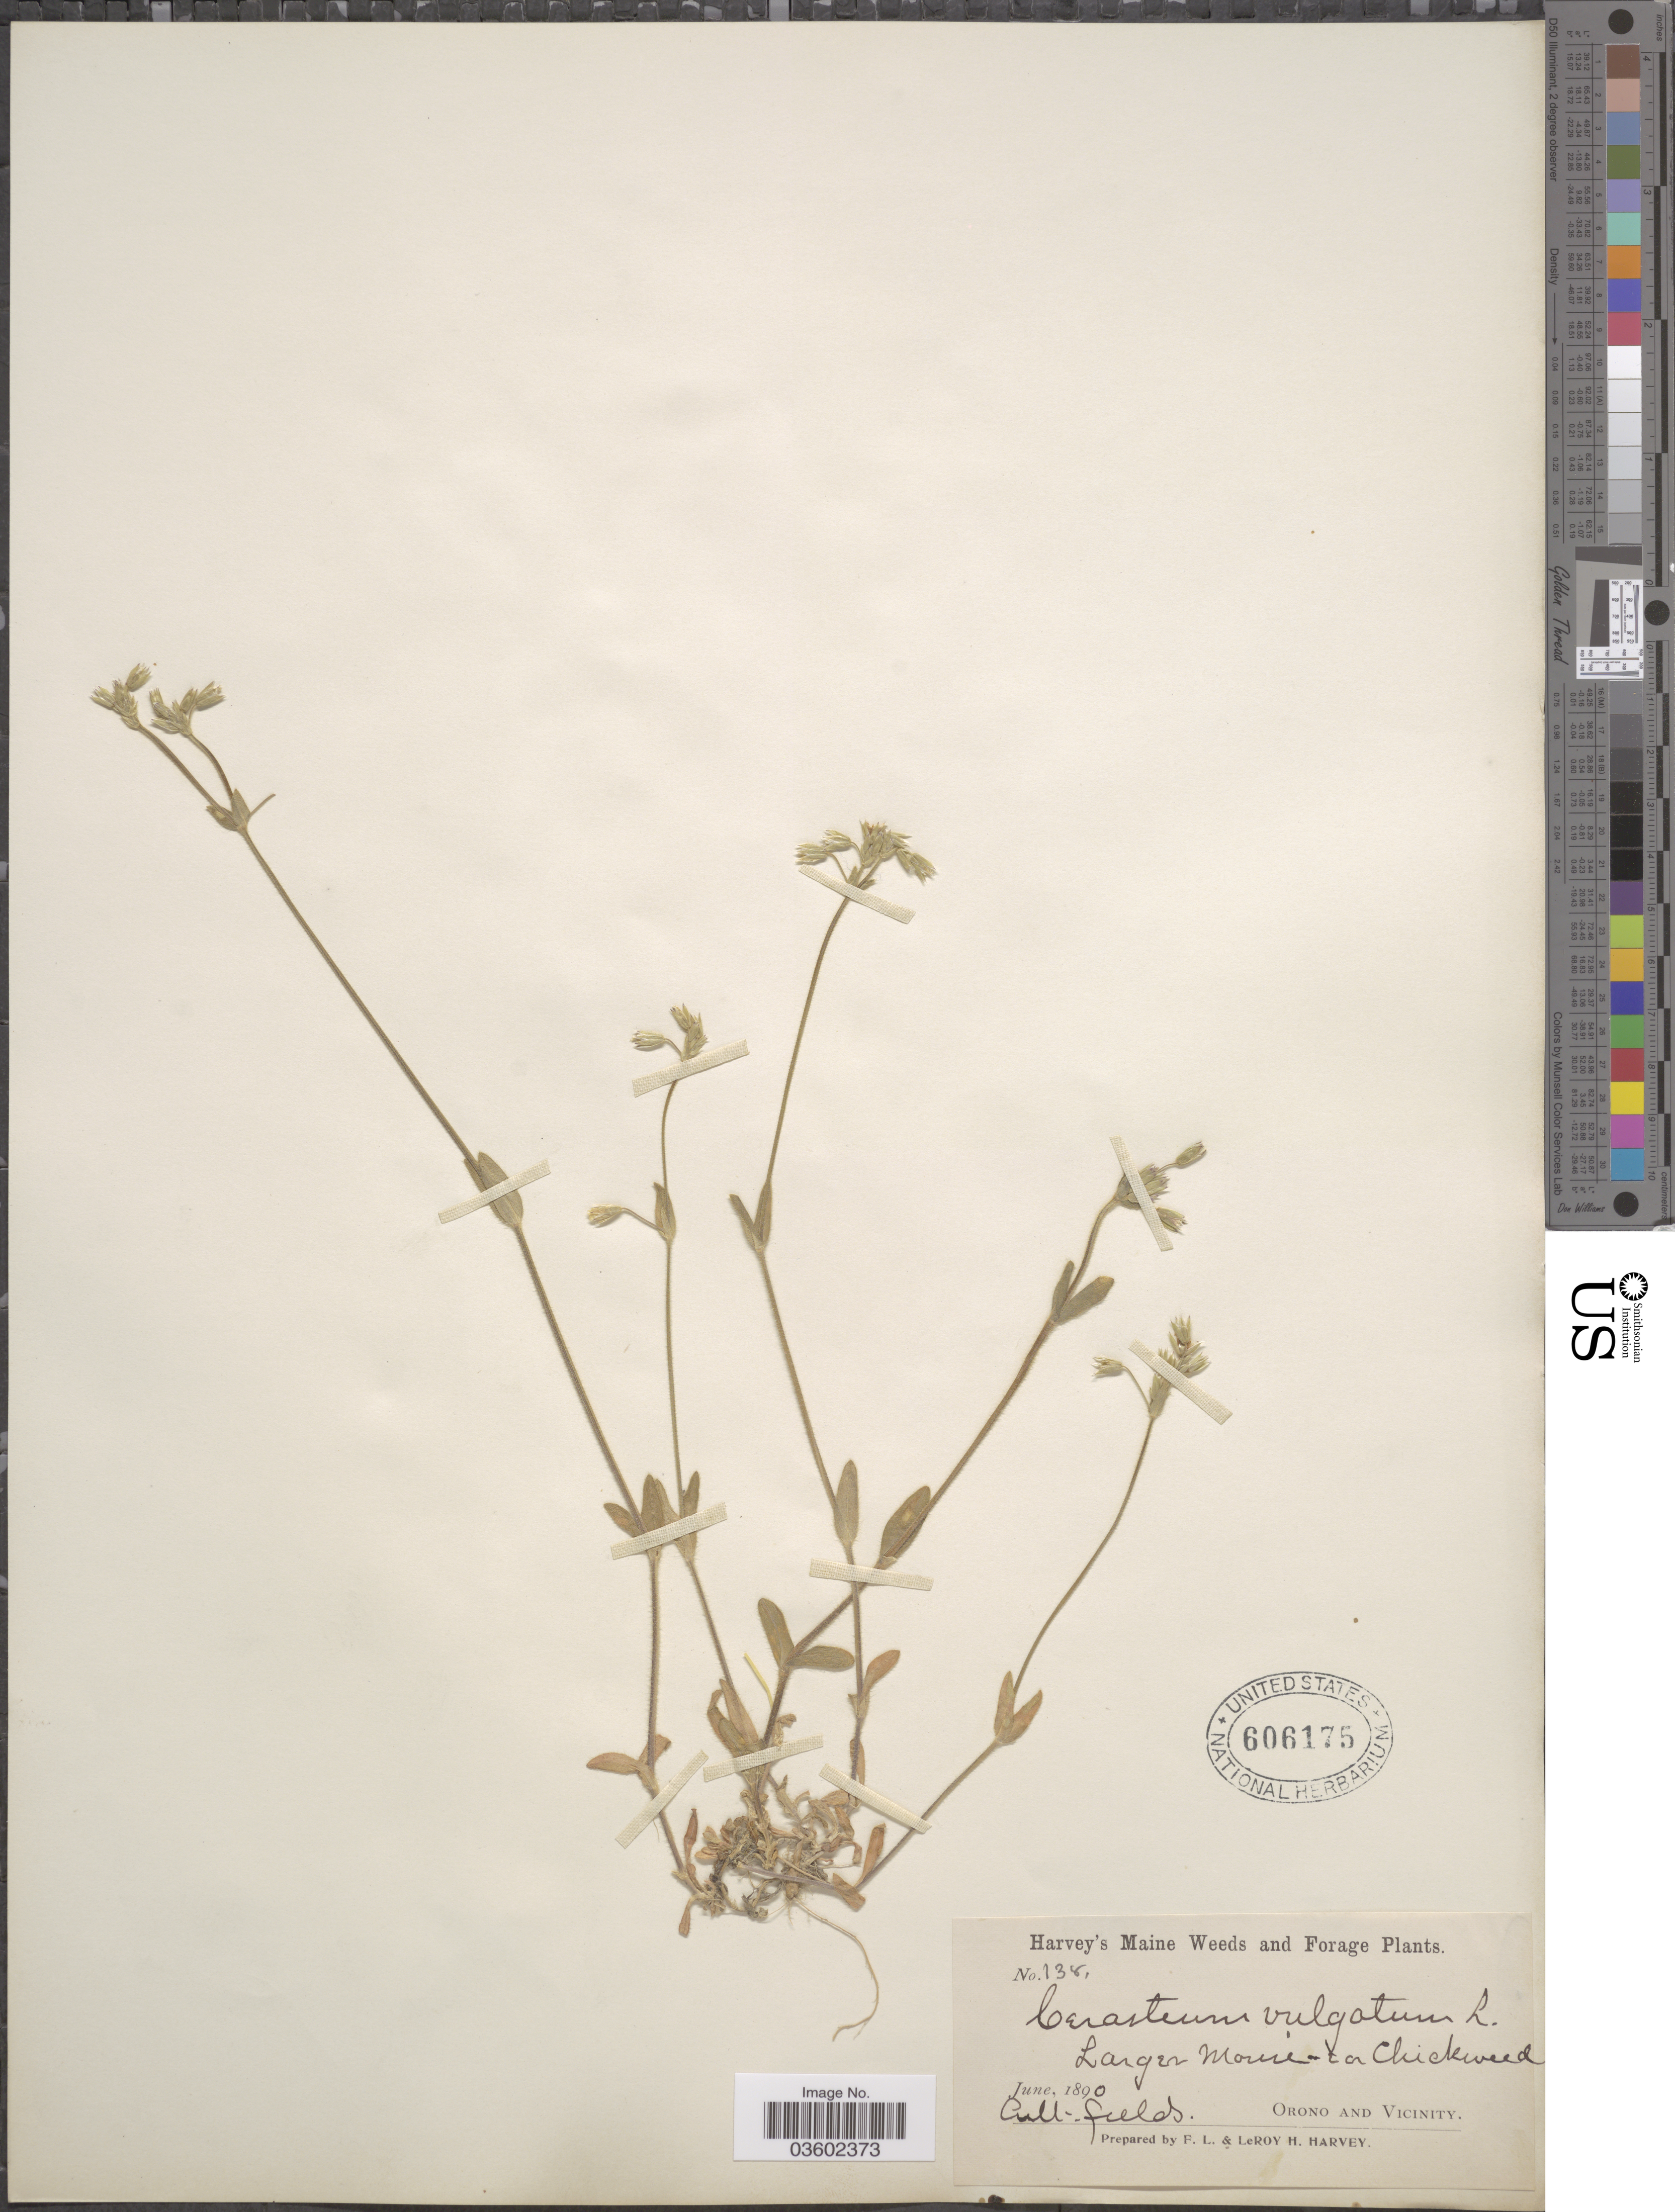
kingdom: Plantae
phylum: Tracheophyta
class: Magnoliopsida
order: Caryophyllales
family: Caryophyllaceae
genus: Cerastium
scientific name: Cerastium vulgatum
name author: L.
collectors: F. L. Harvey & L. H. Harvey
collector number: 138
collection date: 1890-06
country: United States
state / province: Maine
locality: Orono and vicinity.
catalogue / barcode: US 606175